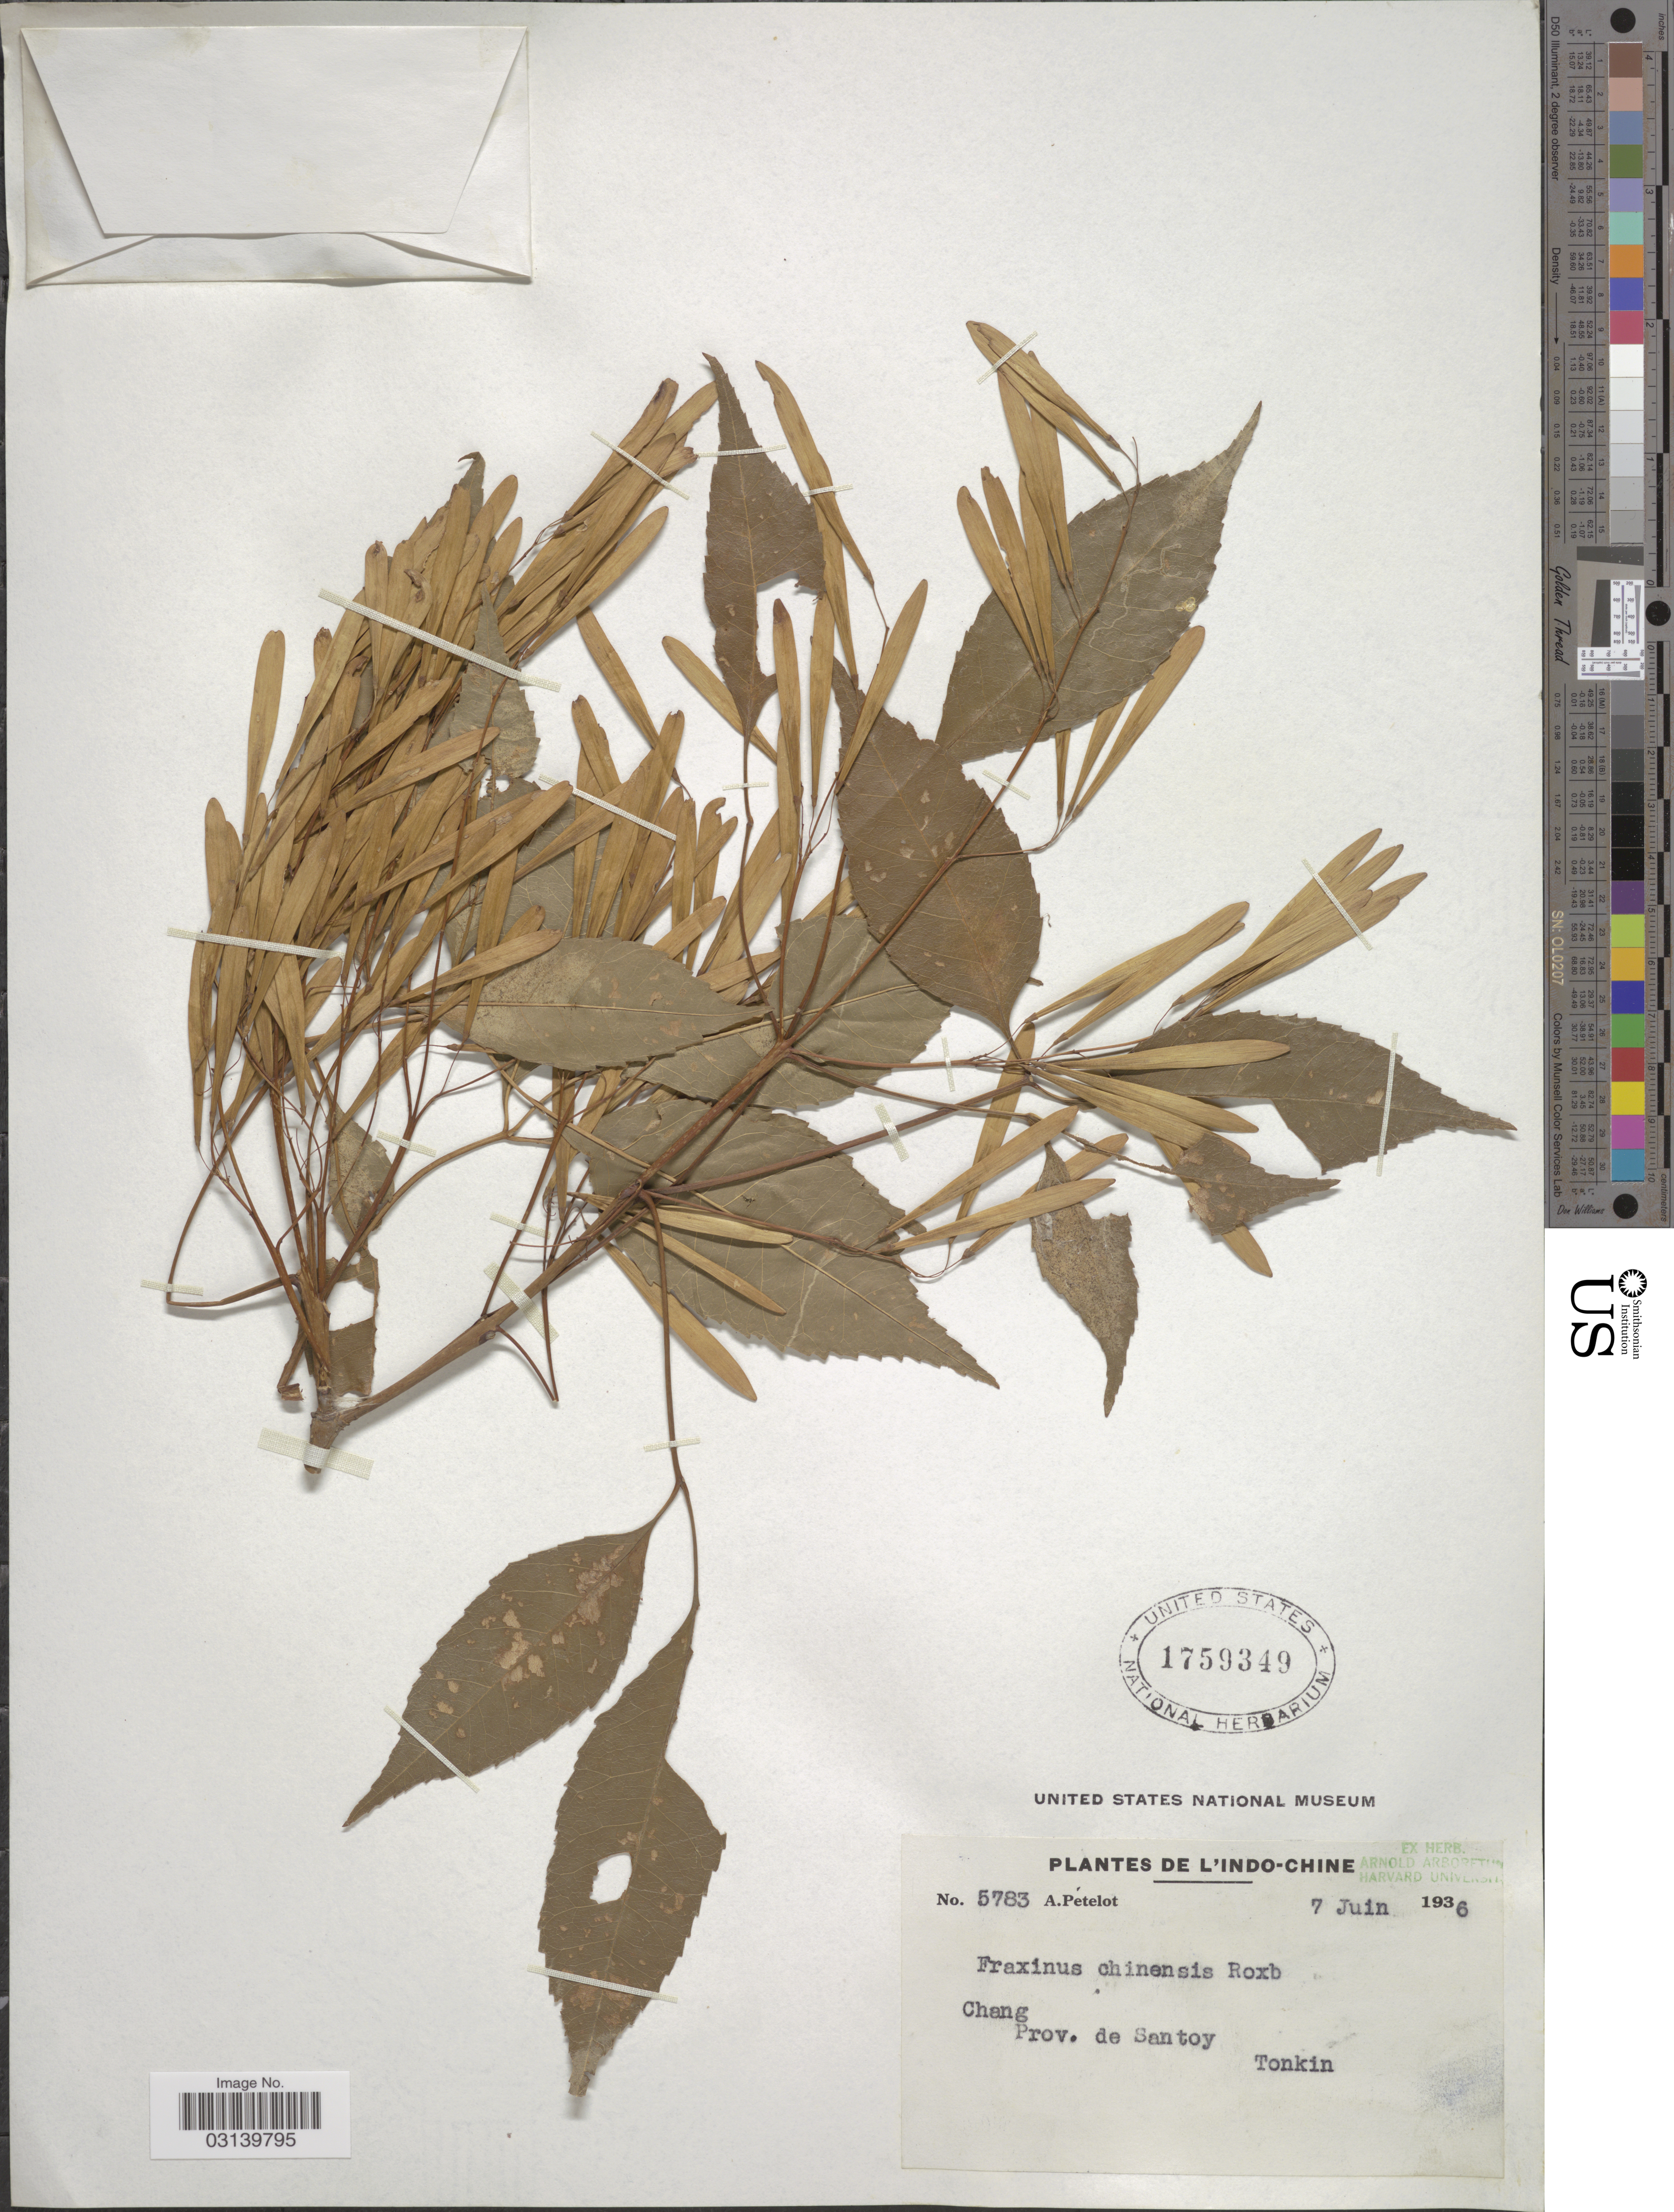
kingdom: Plantae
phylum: Tracheophyta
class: Magnoliopsida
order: Lamiales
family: Oleaceae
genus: Fraxinus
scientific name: Fraxinus chinensis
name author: Roxb.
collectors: A. Petelot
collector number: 5783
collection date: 1936-06-07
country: Vietnam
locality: L'Indo-Chine. Chang Prov. de Santoy, Tonkin.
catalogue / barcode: US 1759349